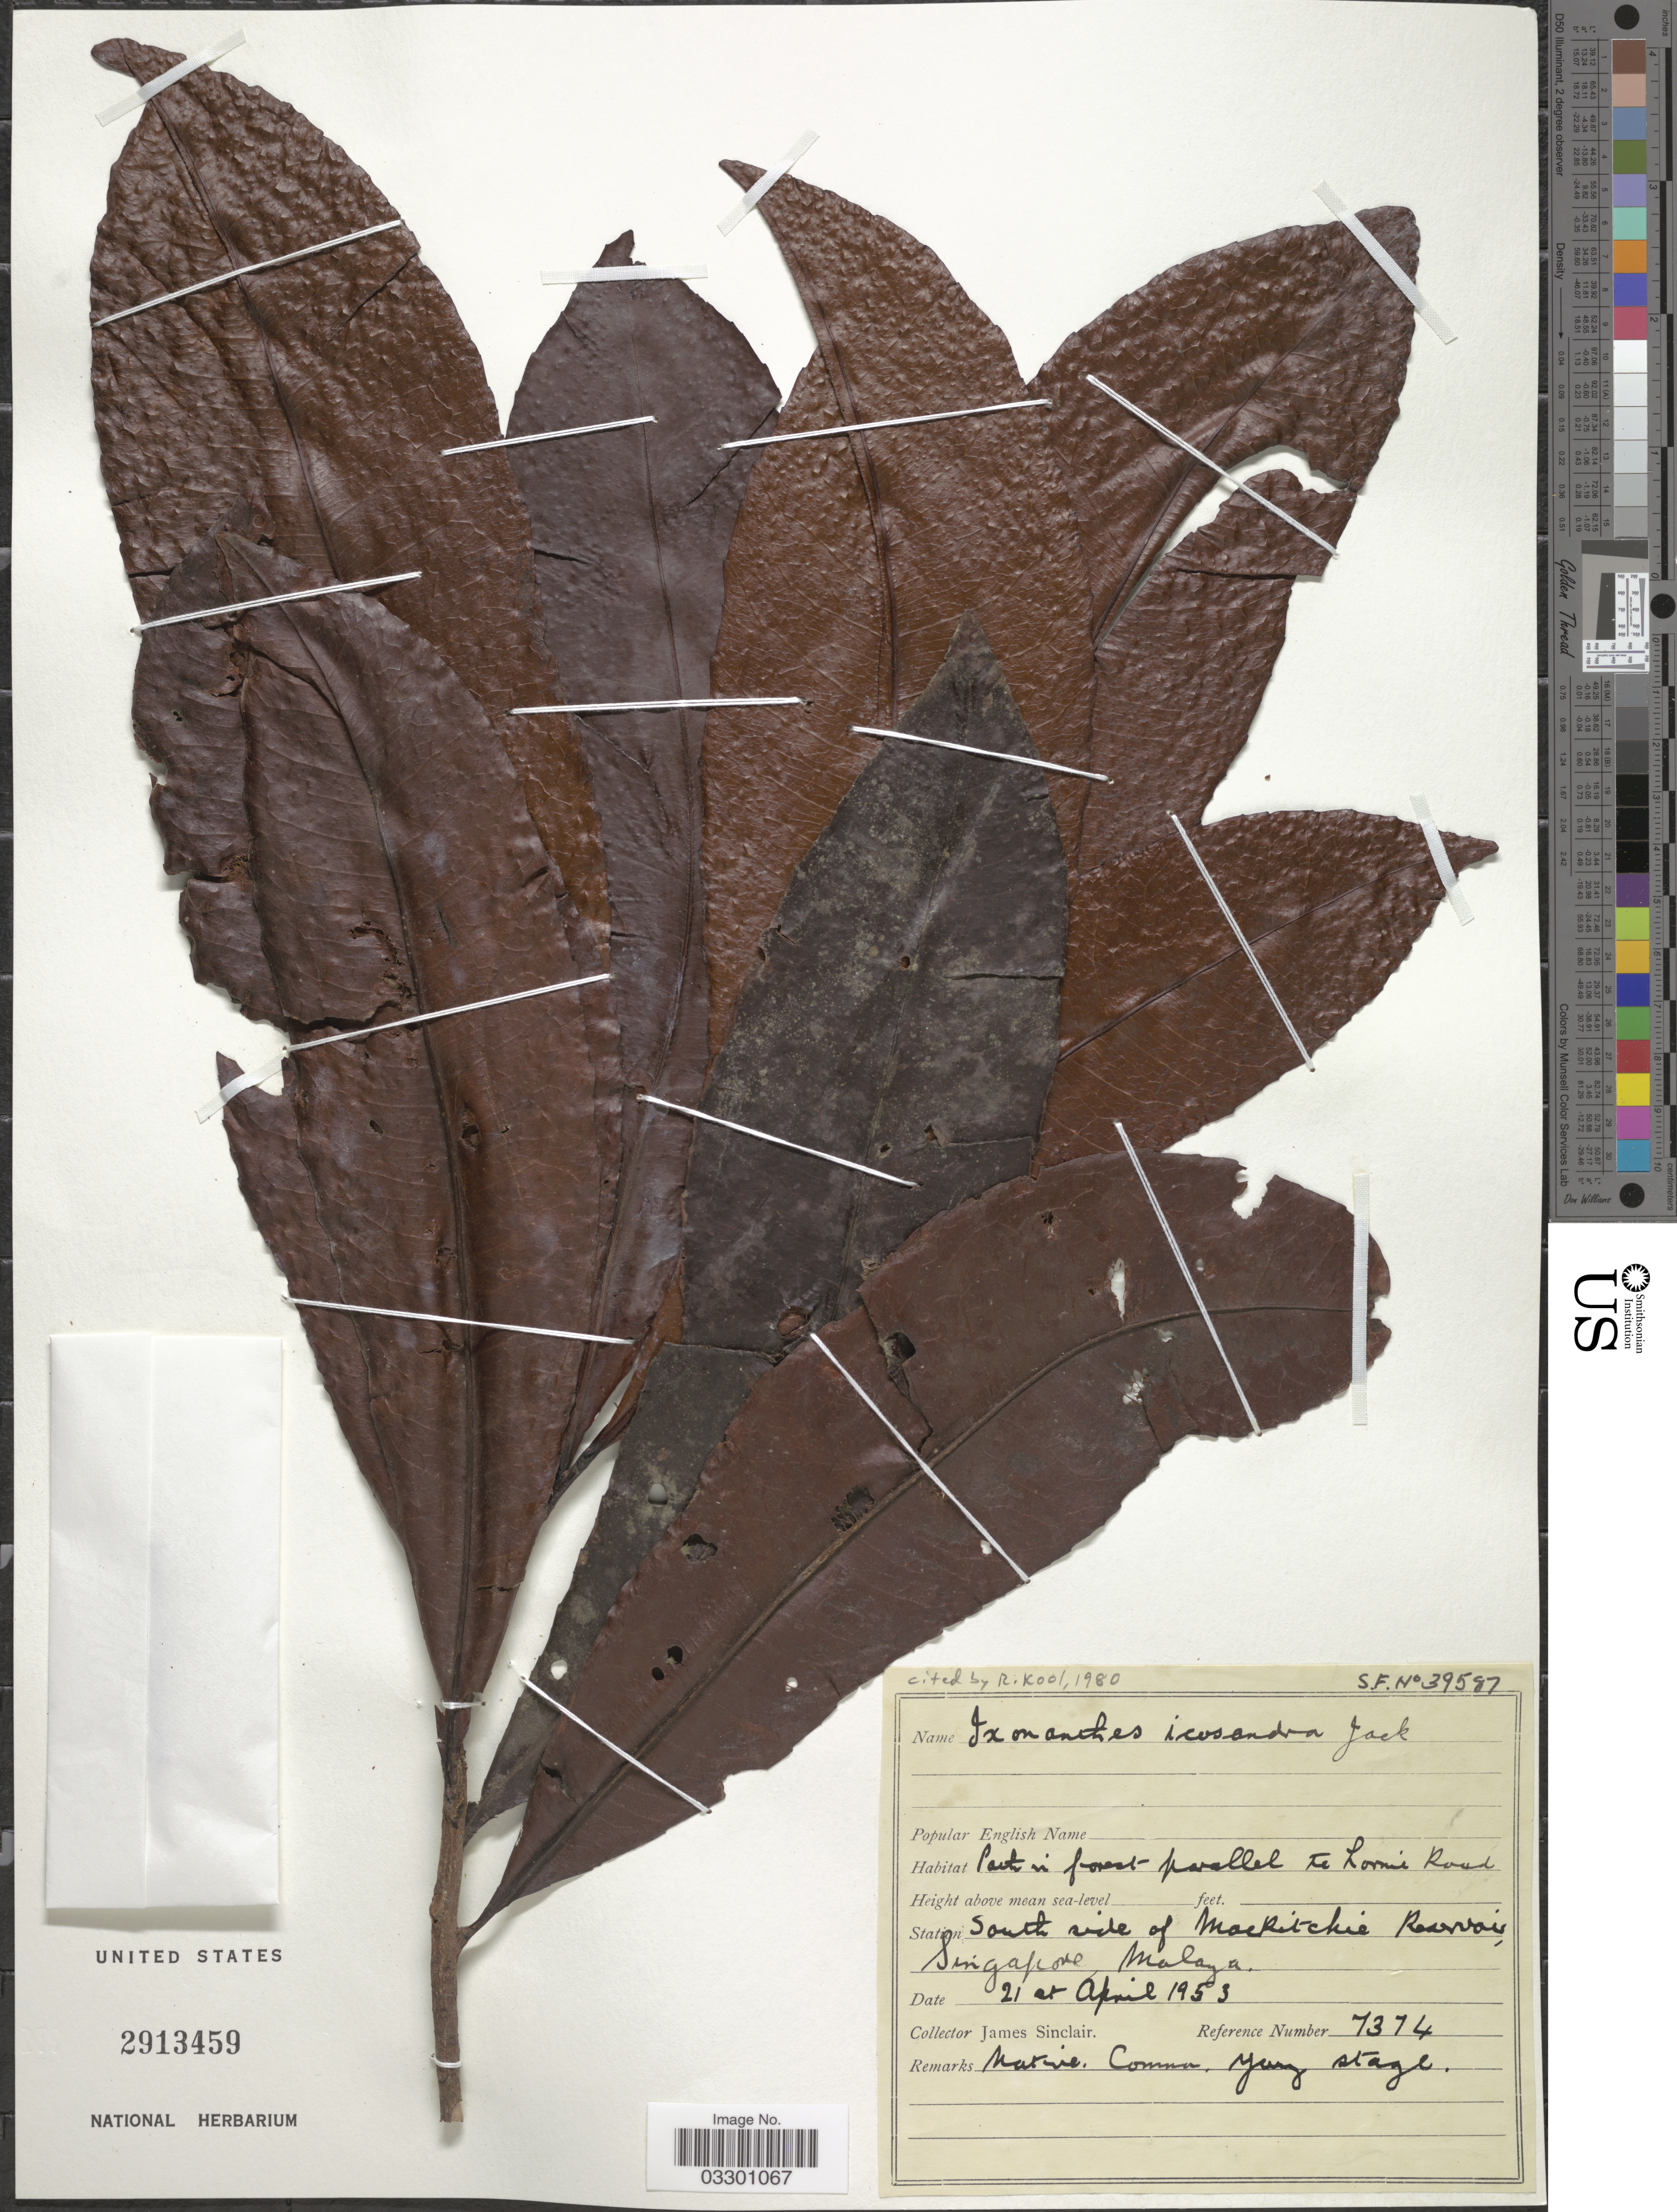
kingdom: Plantae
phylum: Tracheophyta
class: Magnoliopsida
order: Malpighiales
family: Ixonanthaceae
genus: Ixonanthes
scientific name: Ixonanthes icosandra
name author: Jack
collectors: J. Sinclair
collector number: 7374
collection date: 1953-04-21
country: Singapore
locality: Path in forest parallel to the Lornie Road. Station: South side of MacRitchie Reservoir, Malaya.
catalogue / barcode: US 2913459